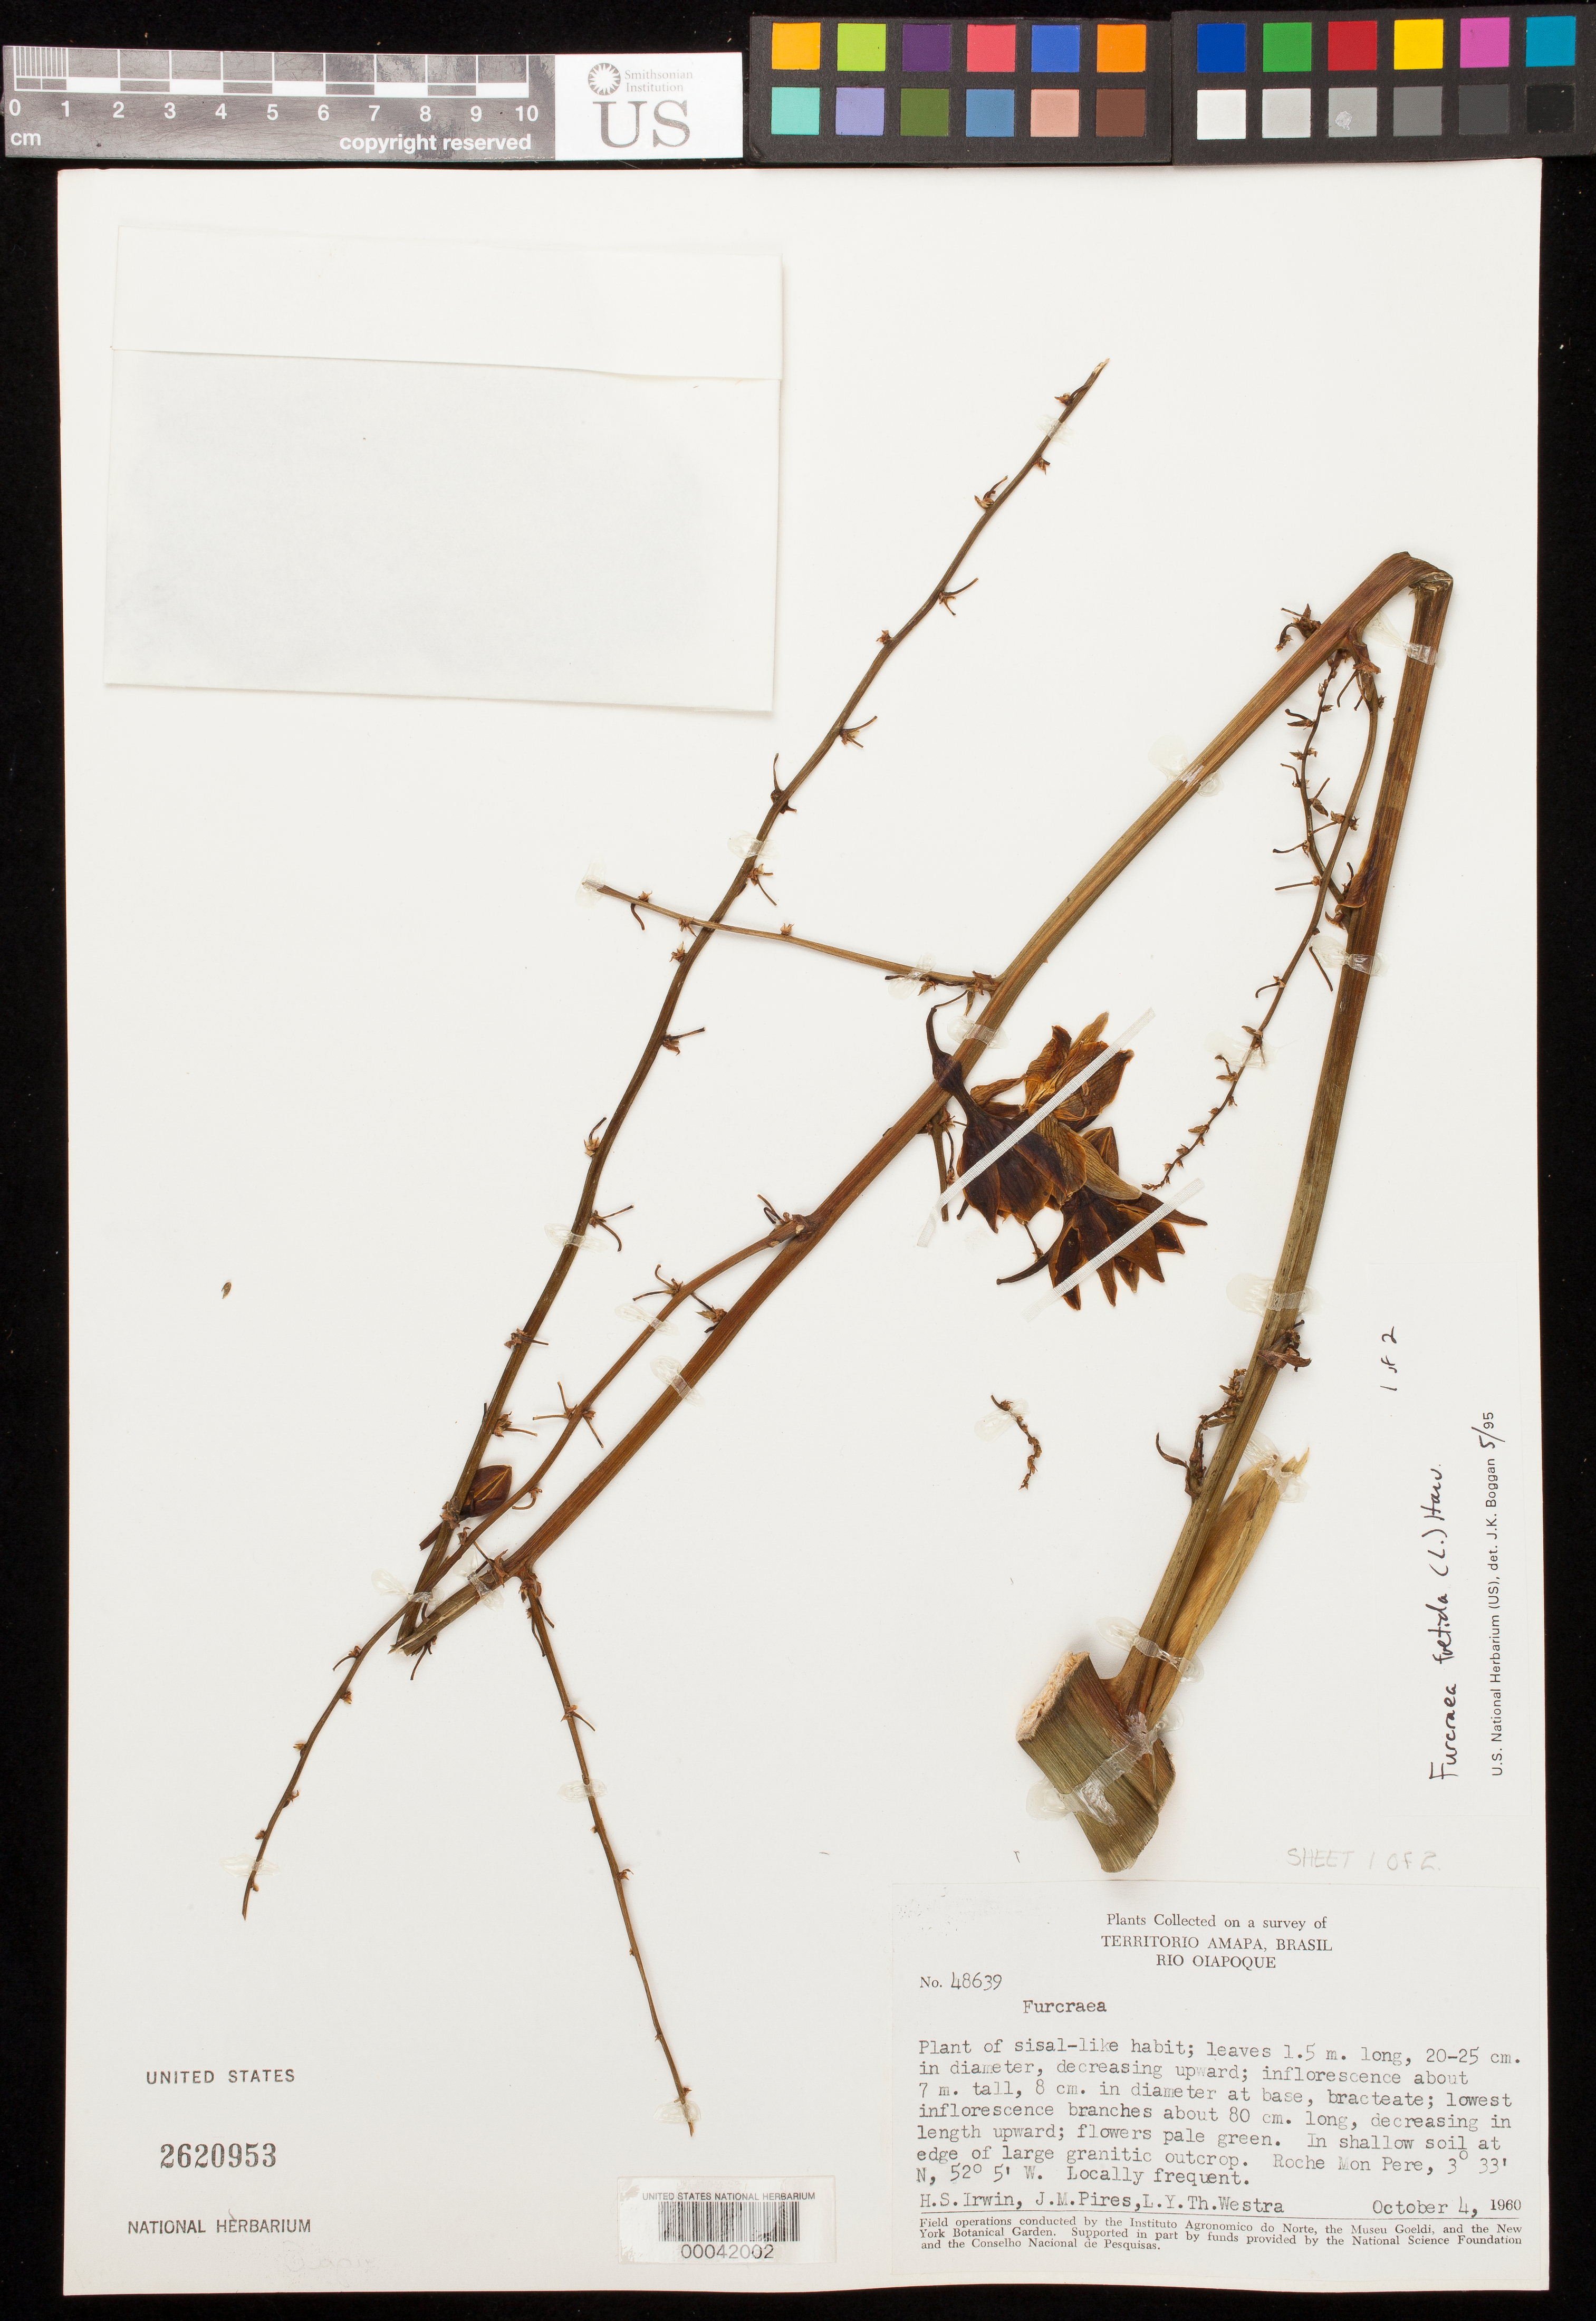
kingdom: Plantae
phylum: Tracheophyta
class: Liliopsida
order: Asparagales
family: Asparagaceae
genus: Furcraea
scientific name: Furcraea foetida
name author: (L.) Haw.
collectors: H. Irwin, J. M. Pires & L. Y. T. Westra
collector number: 48639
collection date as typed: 04 Oct 1960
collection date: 1960-10-04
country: Brazil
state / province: Amapá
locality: Rio oiapoque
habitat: Shallow soil at edge of large granitic outcrop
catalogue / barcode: US 2620953